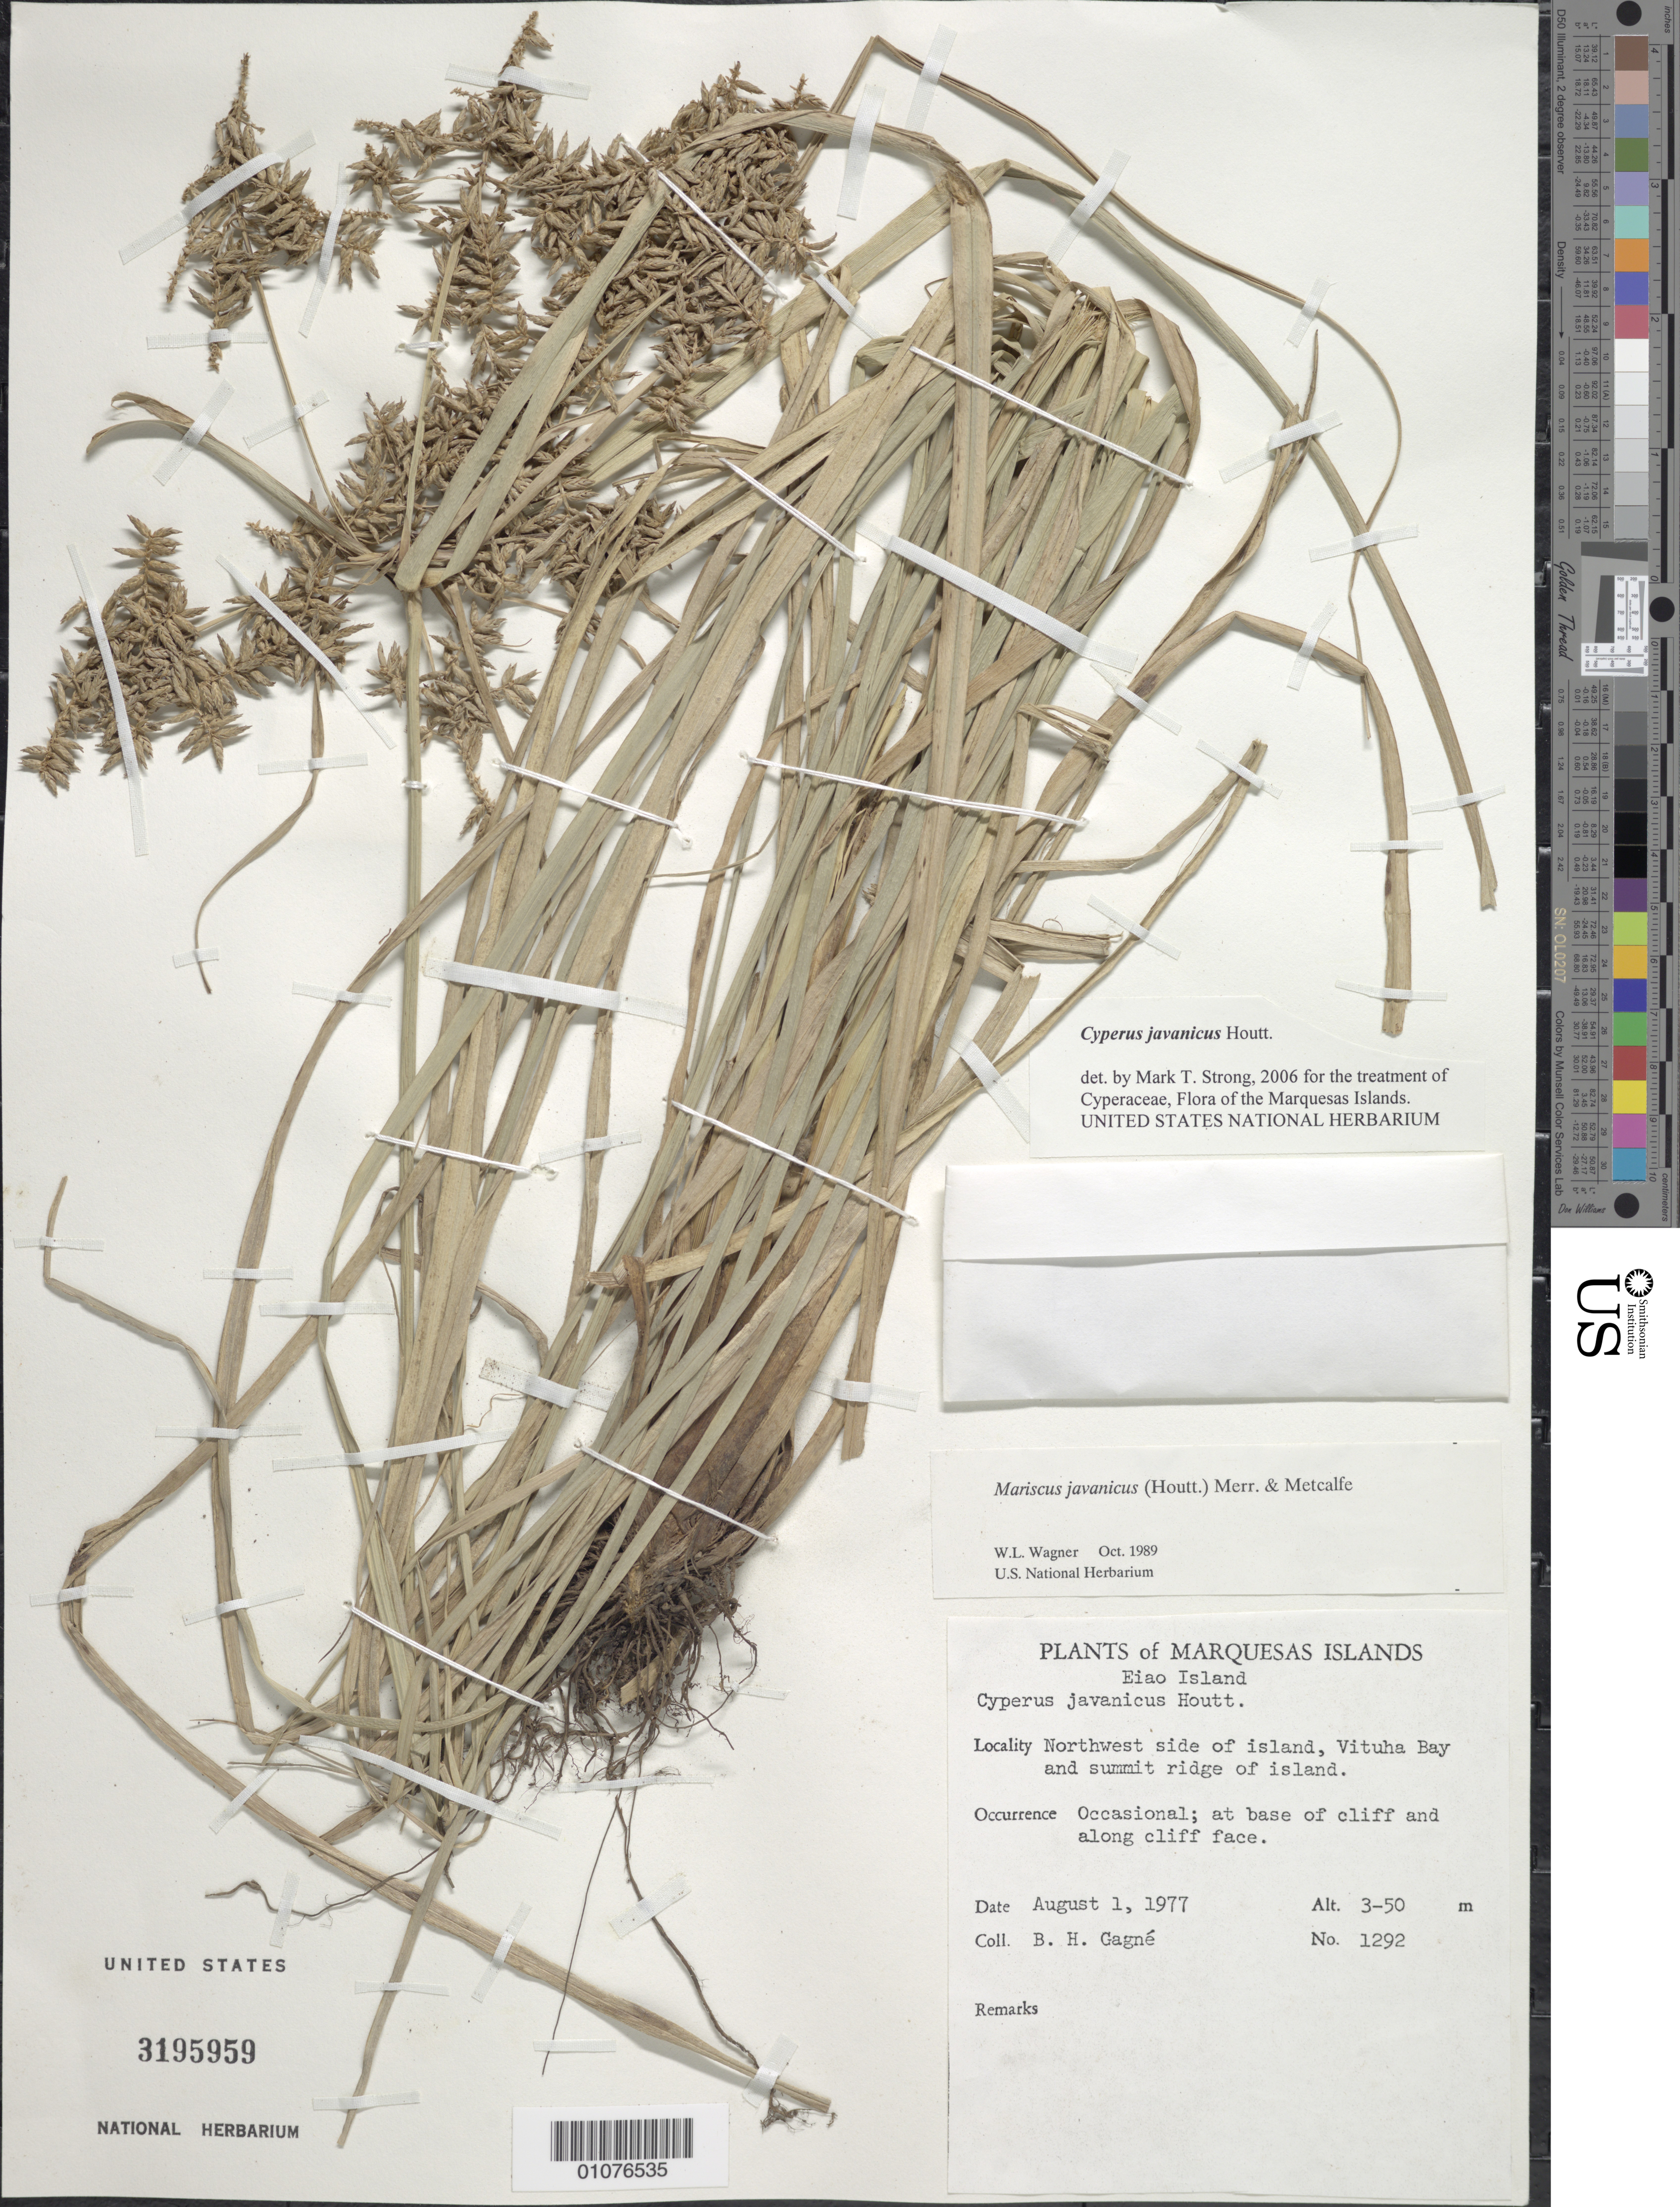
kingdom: Plantae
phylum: Tracheophyta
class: Liliopsida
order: Poales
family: Cyperaceae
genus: Cyperus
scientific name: Cyperus javanicus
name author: Houtt.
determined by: Strong, M. T., (US), Smithsonian Institution - National Museum of Natural History (UNITED STATES)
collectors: B. H. Gagné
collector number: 1292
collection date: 1977-08-01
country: French Polynesia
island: Eiao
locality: NW side of island, Vaituha Bay and summit ridge of island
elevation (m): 3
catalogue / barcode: US 3195959